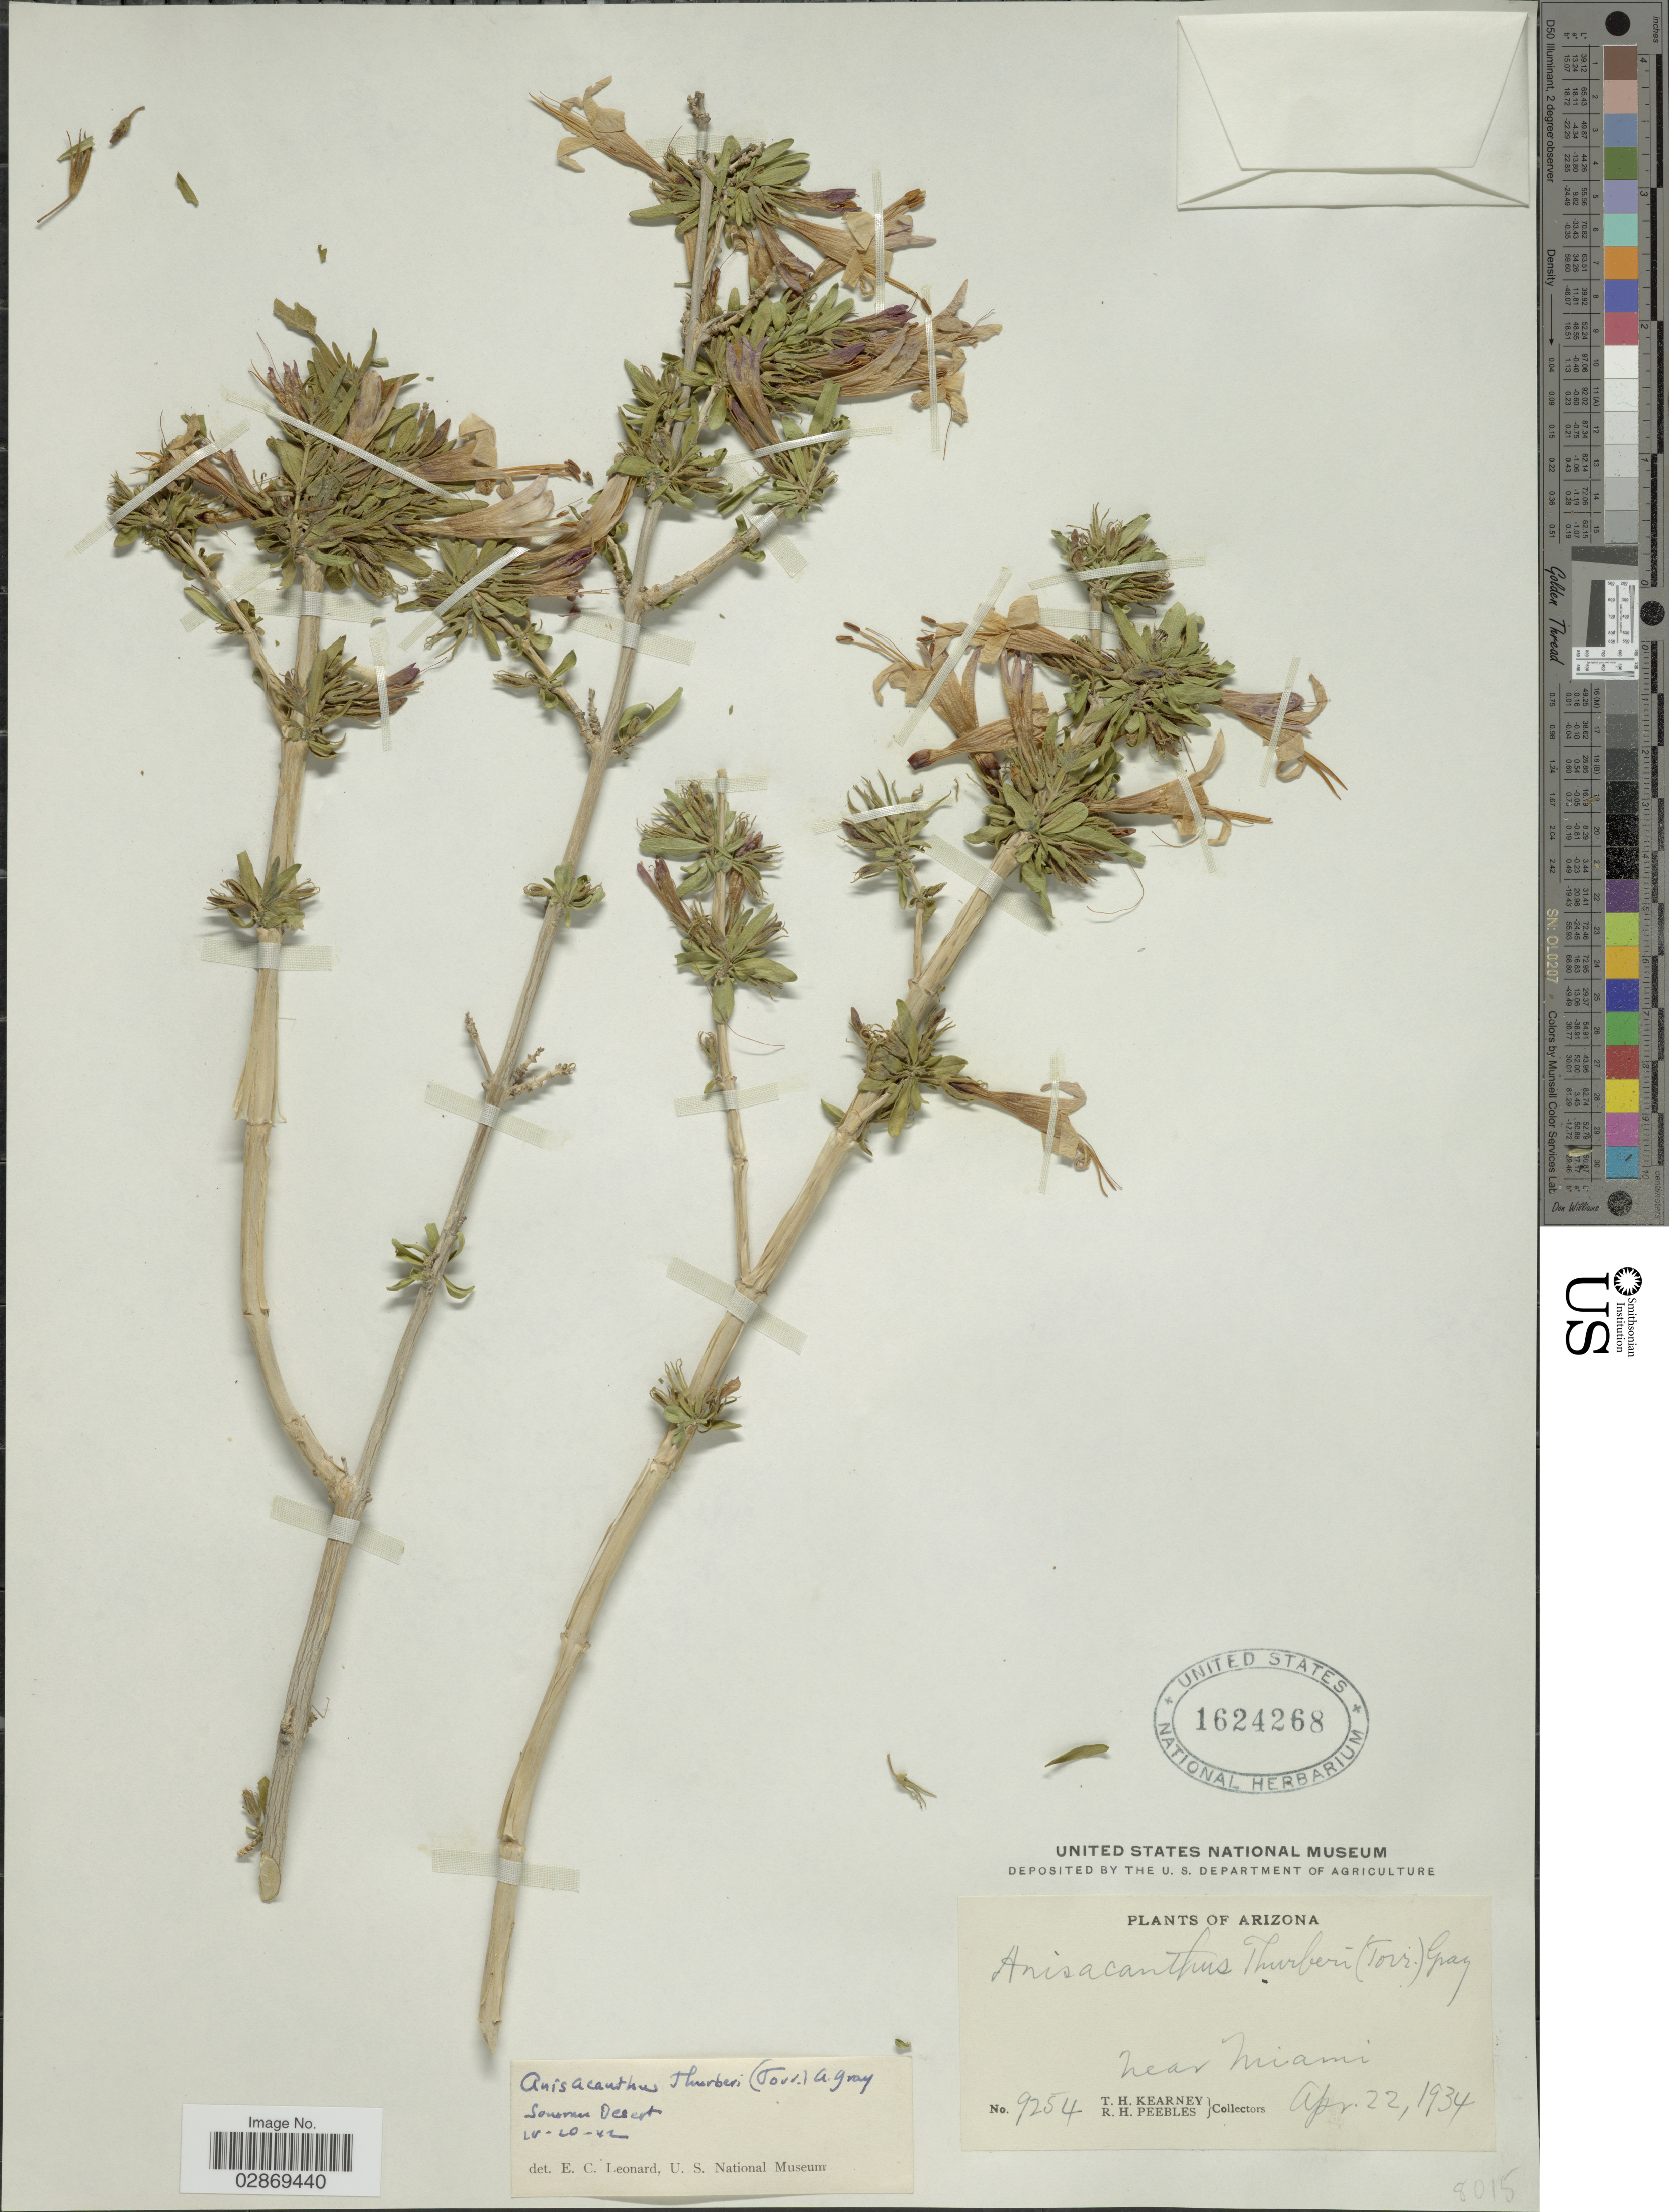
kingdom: Plantae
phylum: Tracheophyta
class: Magnoliopsida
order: Lamiales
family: Acanthaceae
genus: Anisacanthus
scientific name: Anisacanthus thurberi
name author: (Torr.) A. Gray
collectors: T. H. Kearney & R. H. Peebles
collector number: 9254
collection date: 1934-04-22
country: United States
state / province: Arizona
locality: Near Miami.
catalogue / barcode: US 1624268